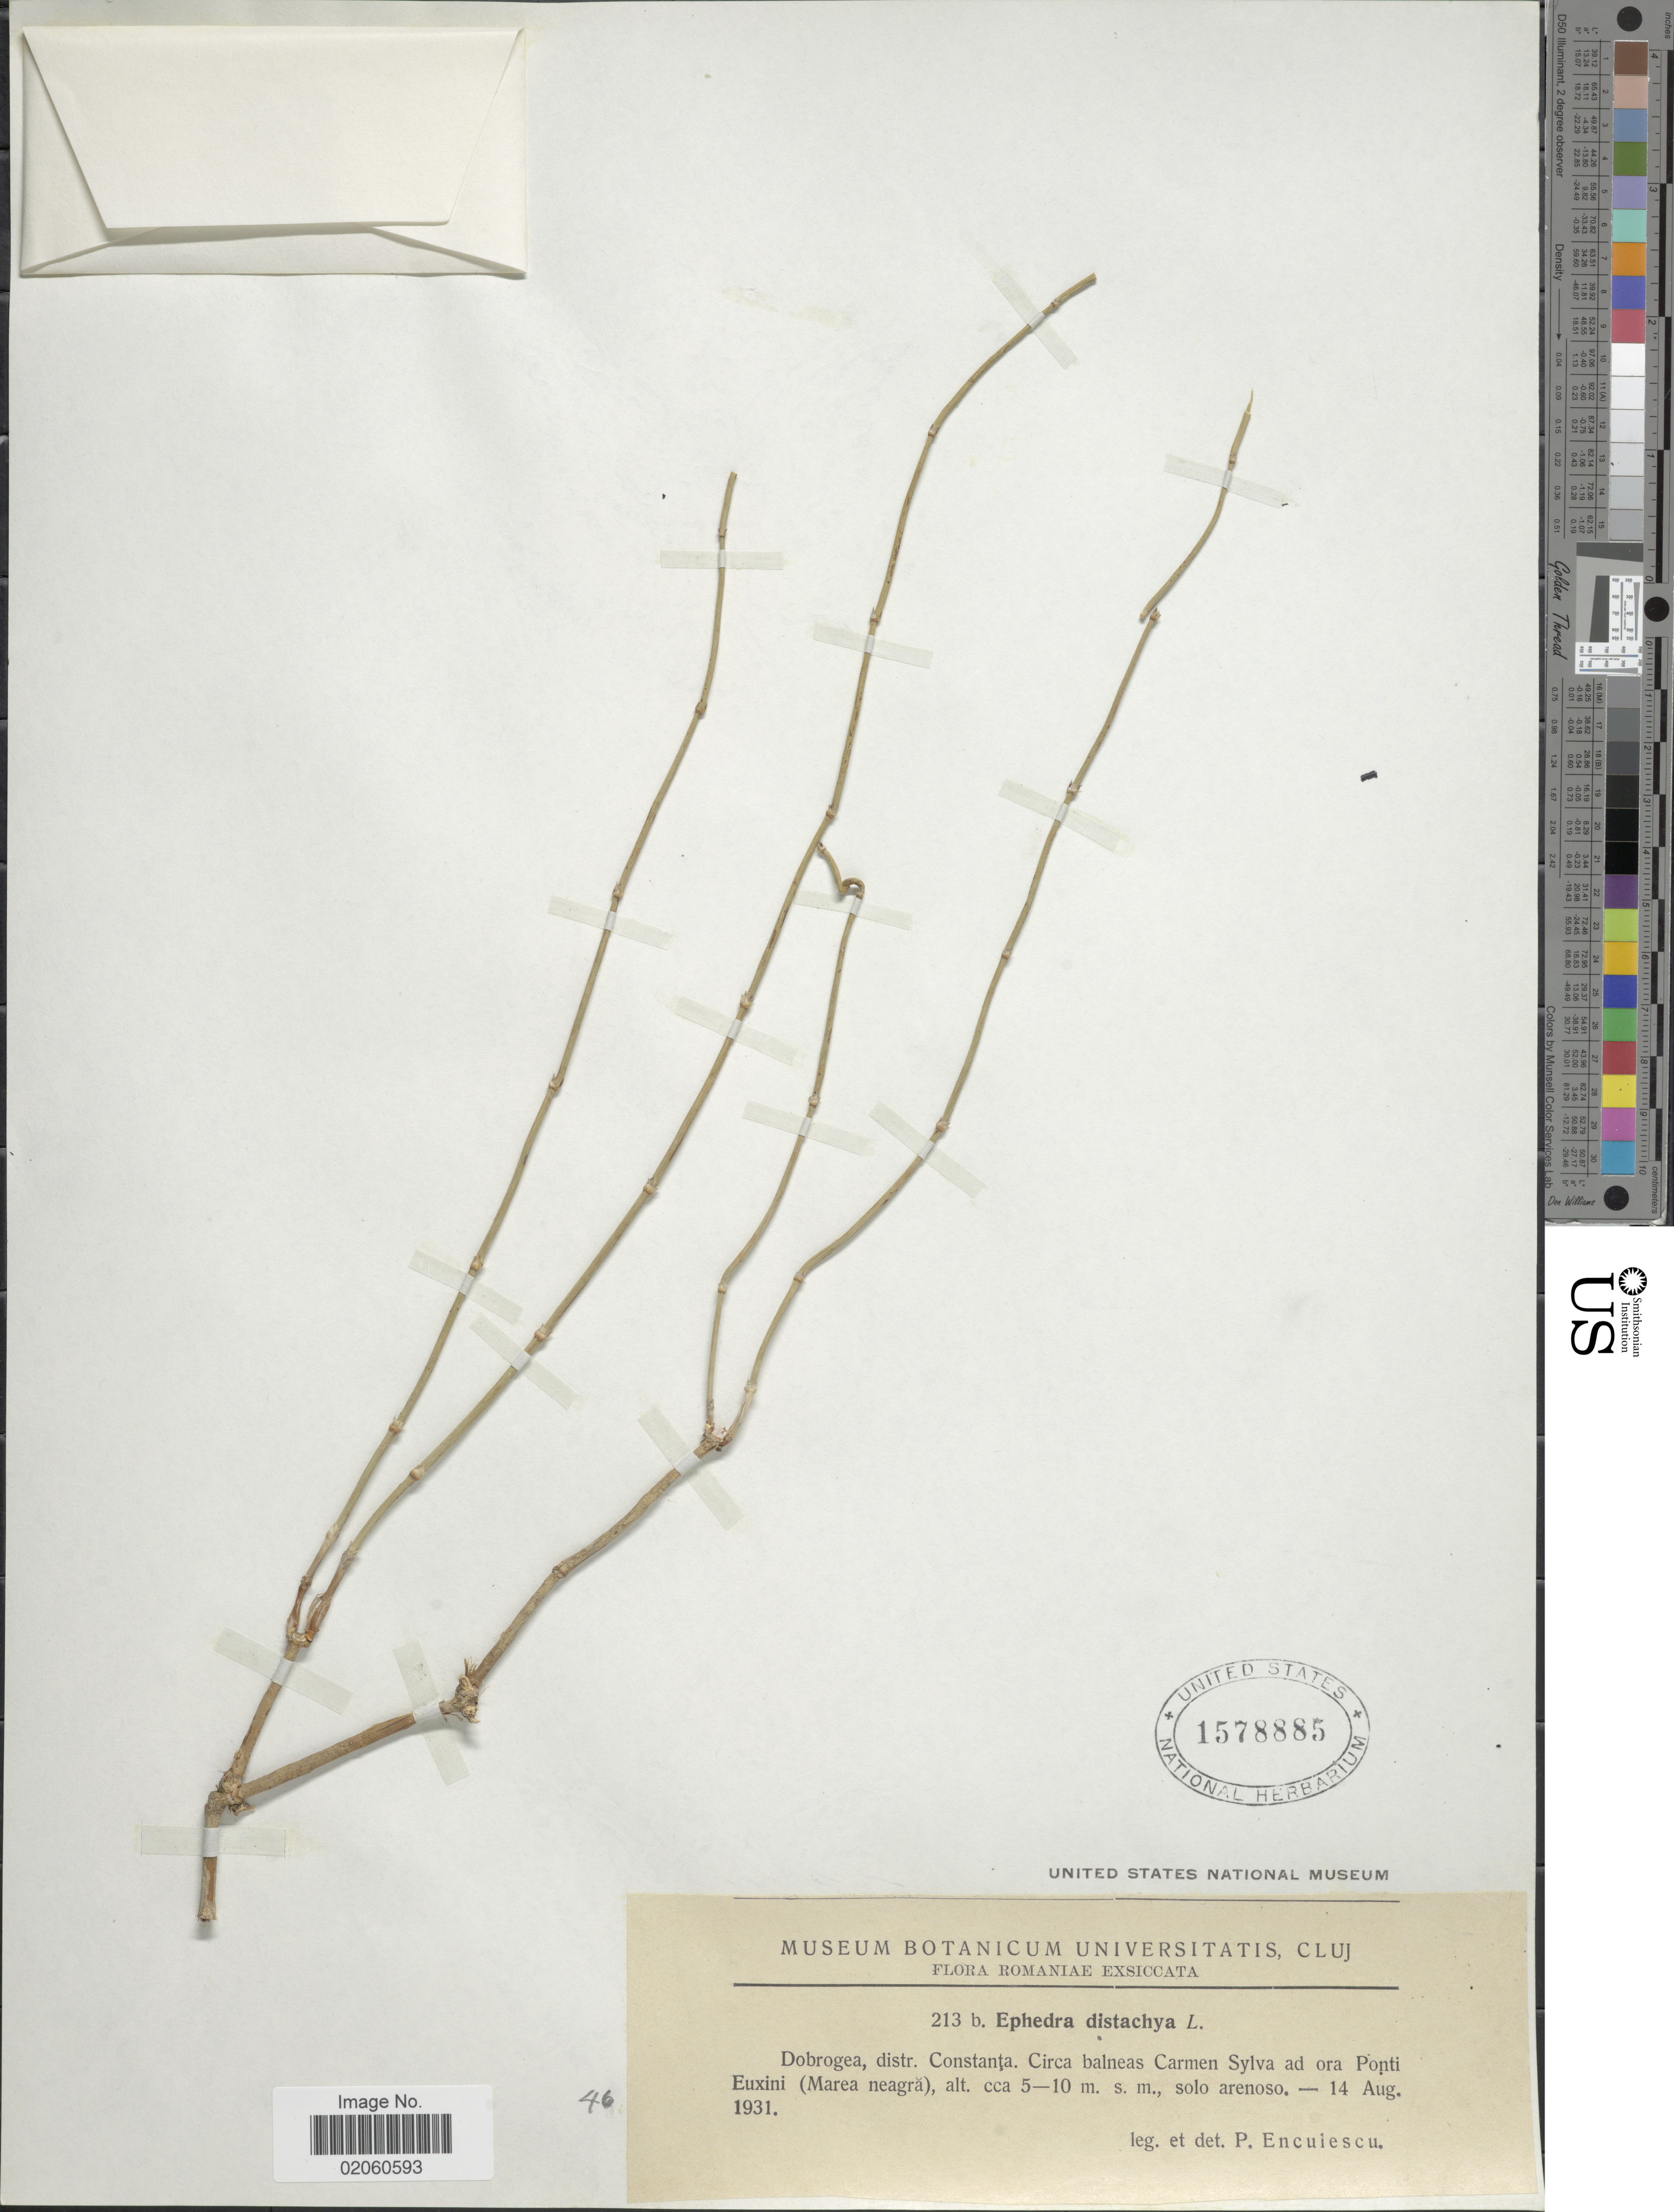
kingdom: Plantae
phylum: Tracheophyta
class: Gnetopsida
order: Ephedrales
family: Ephedraceae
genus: Ephedra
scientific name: Ephedra distachya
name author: L.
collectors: P. Encuiescu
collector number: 213b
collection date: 1931-08-14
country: Romania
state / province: Constanta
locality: Dobrogea, distr. Costanta, Circa balneas Carmen Sylva ad ora Ponti Euxini (Marea neagra).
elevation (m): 5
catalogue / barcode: US 1578885